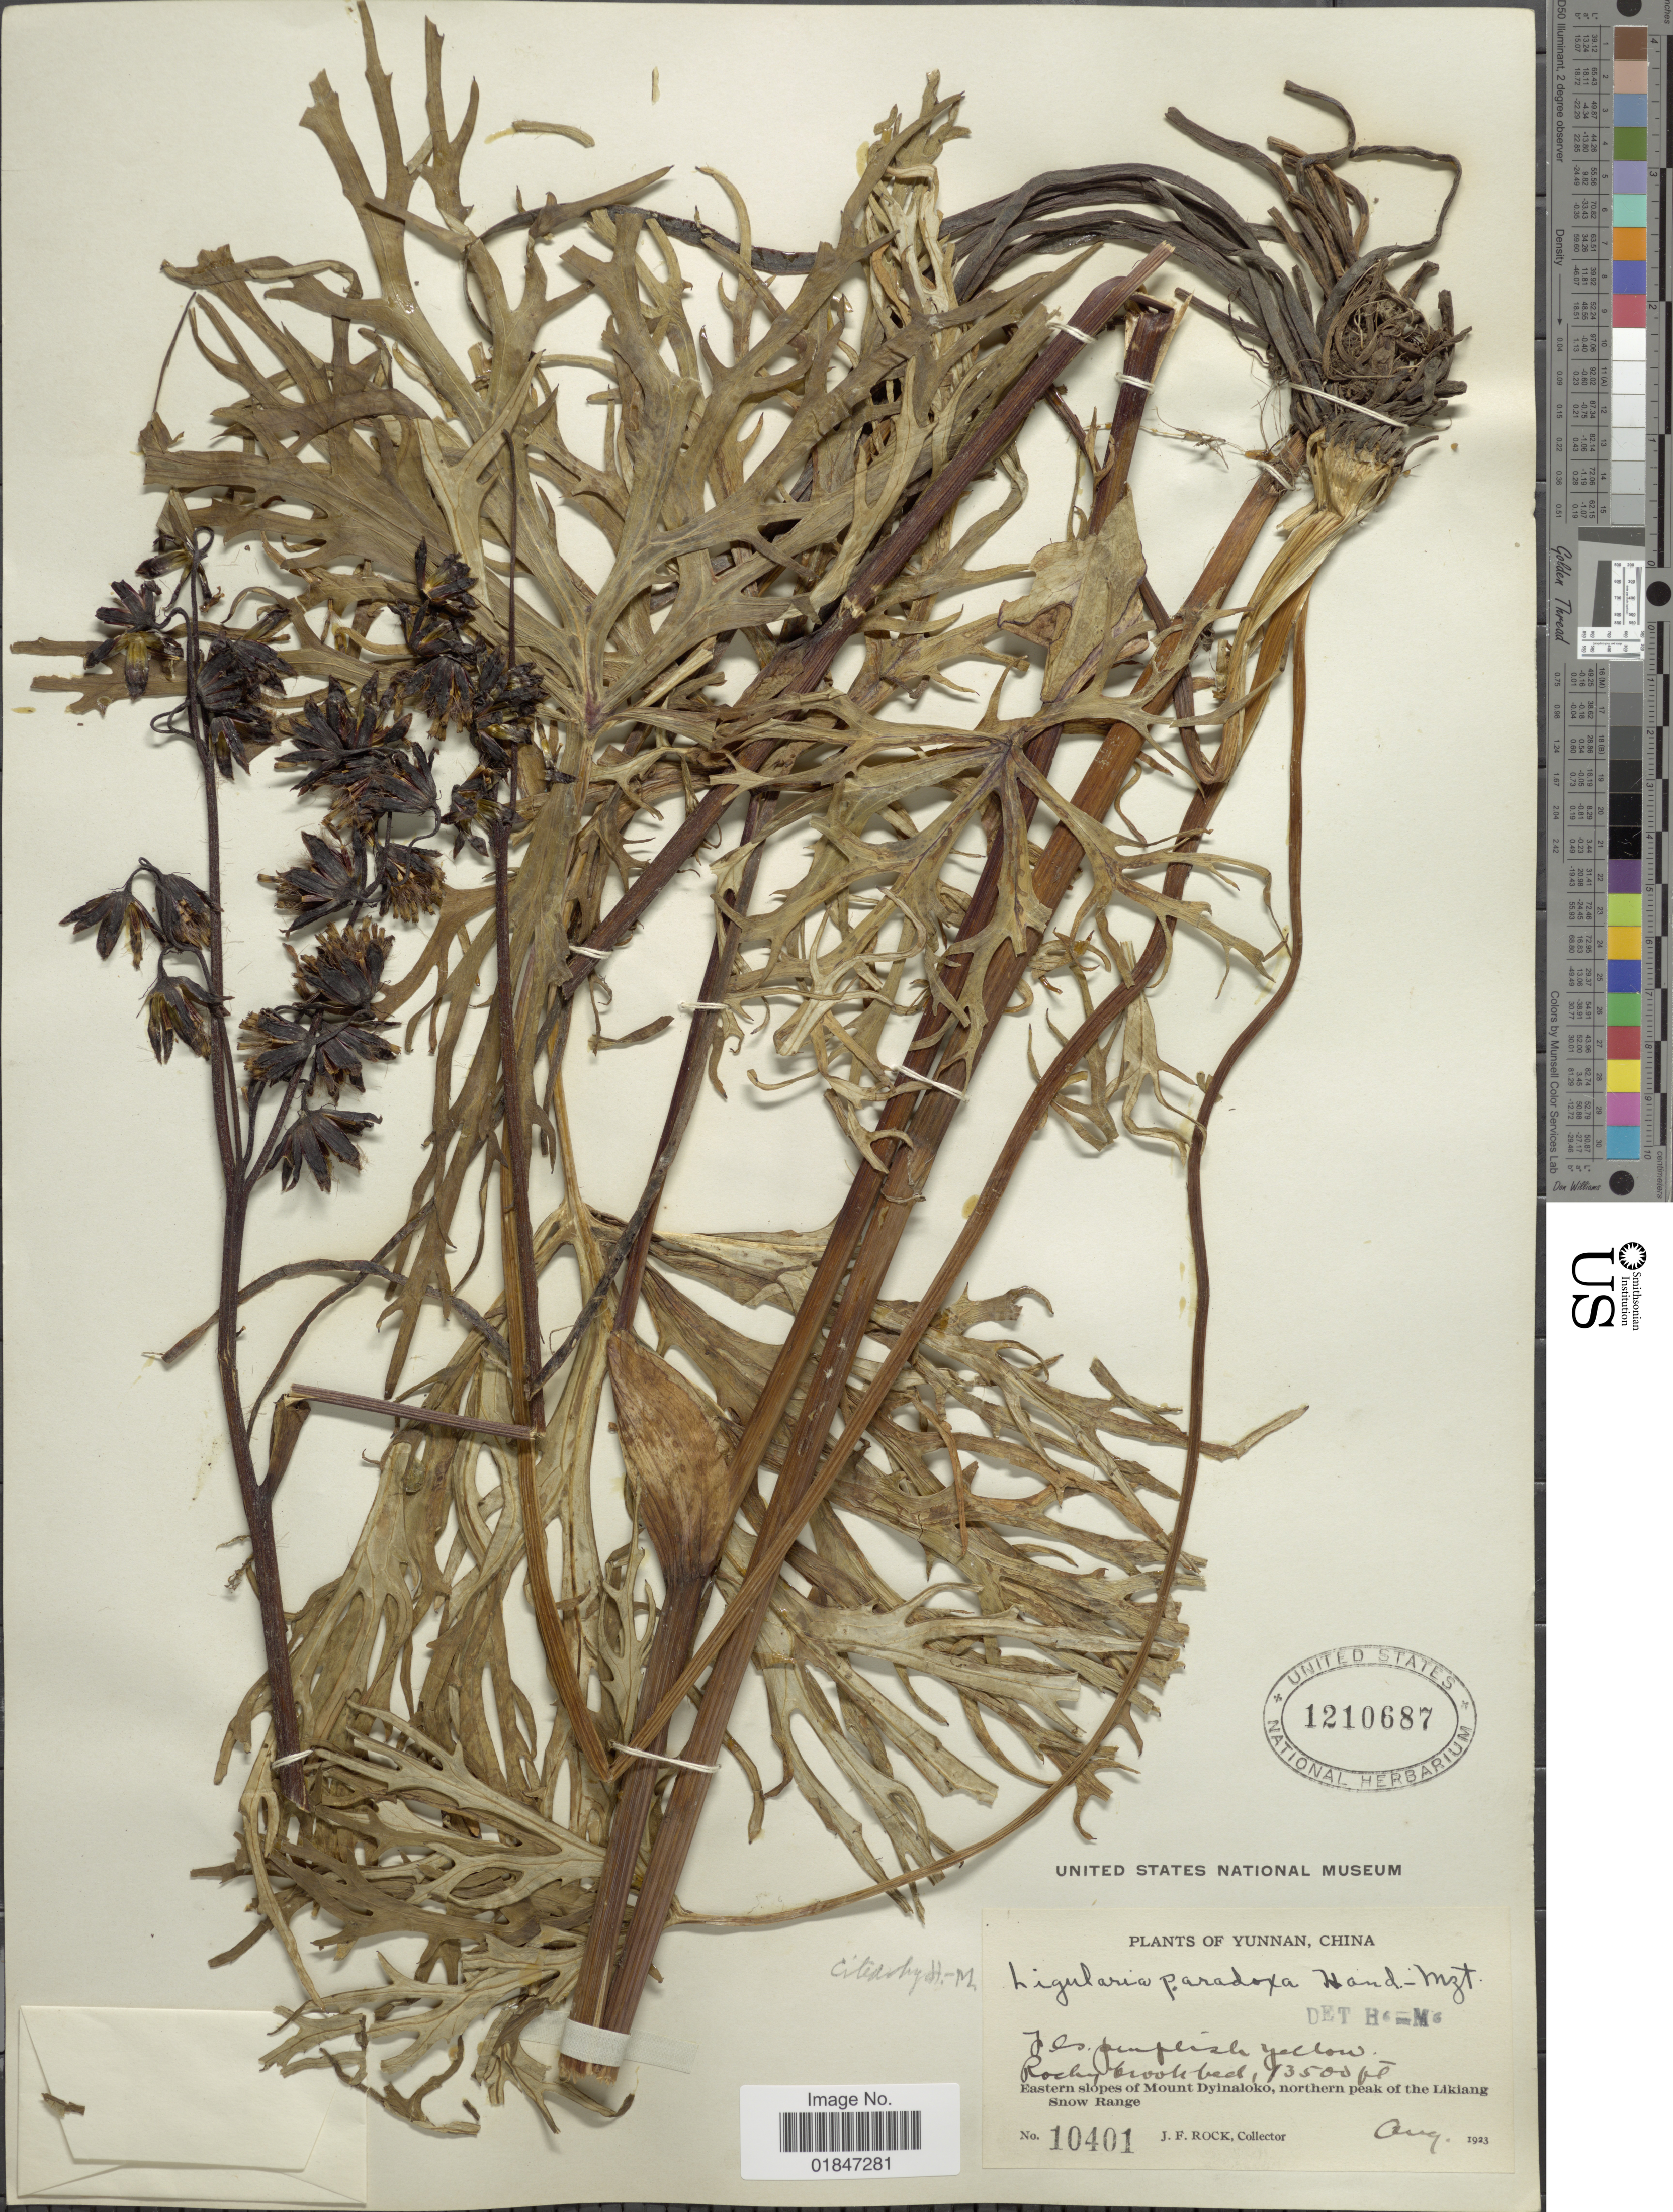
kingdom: Plantae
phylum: Tracheophyta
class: Magnoliopsida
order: Asterales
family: Asteraceae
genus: Ligularia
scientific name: Ligularia paradoxa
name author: Hand.-Mazz.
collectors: J. Rock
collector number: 10401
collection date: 1923-08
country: China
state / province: Yunnan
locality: Yunnan, China. Eastern slopes of mouny Dyinaloko, northern peak of the Likiang Snow Range.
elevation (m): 4115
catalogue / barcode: US 1210687